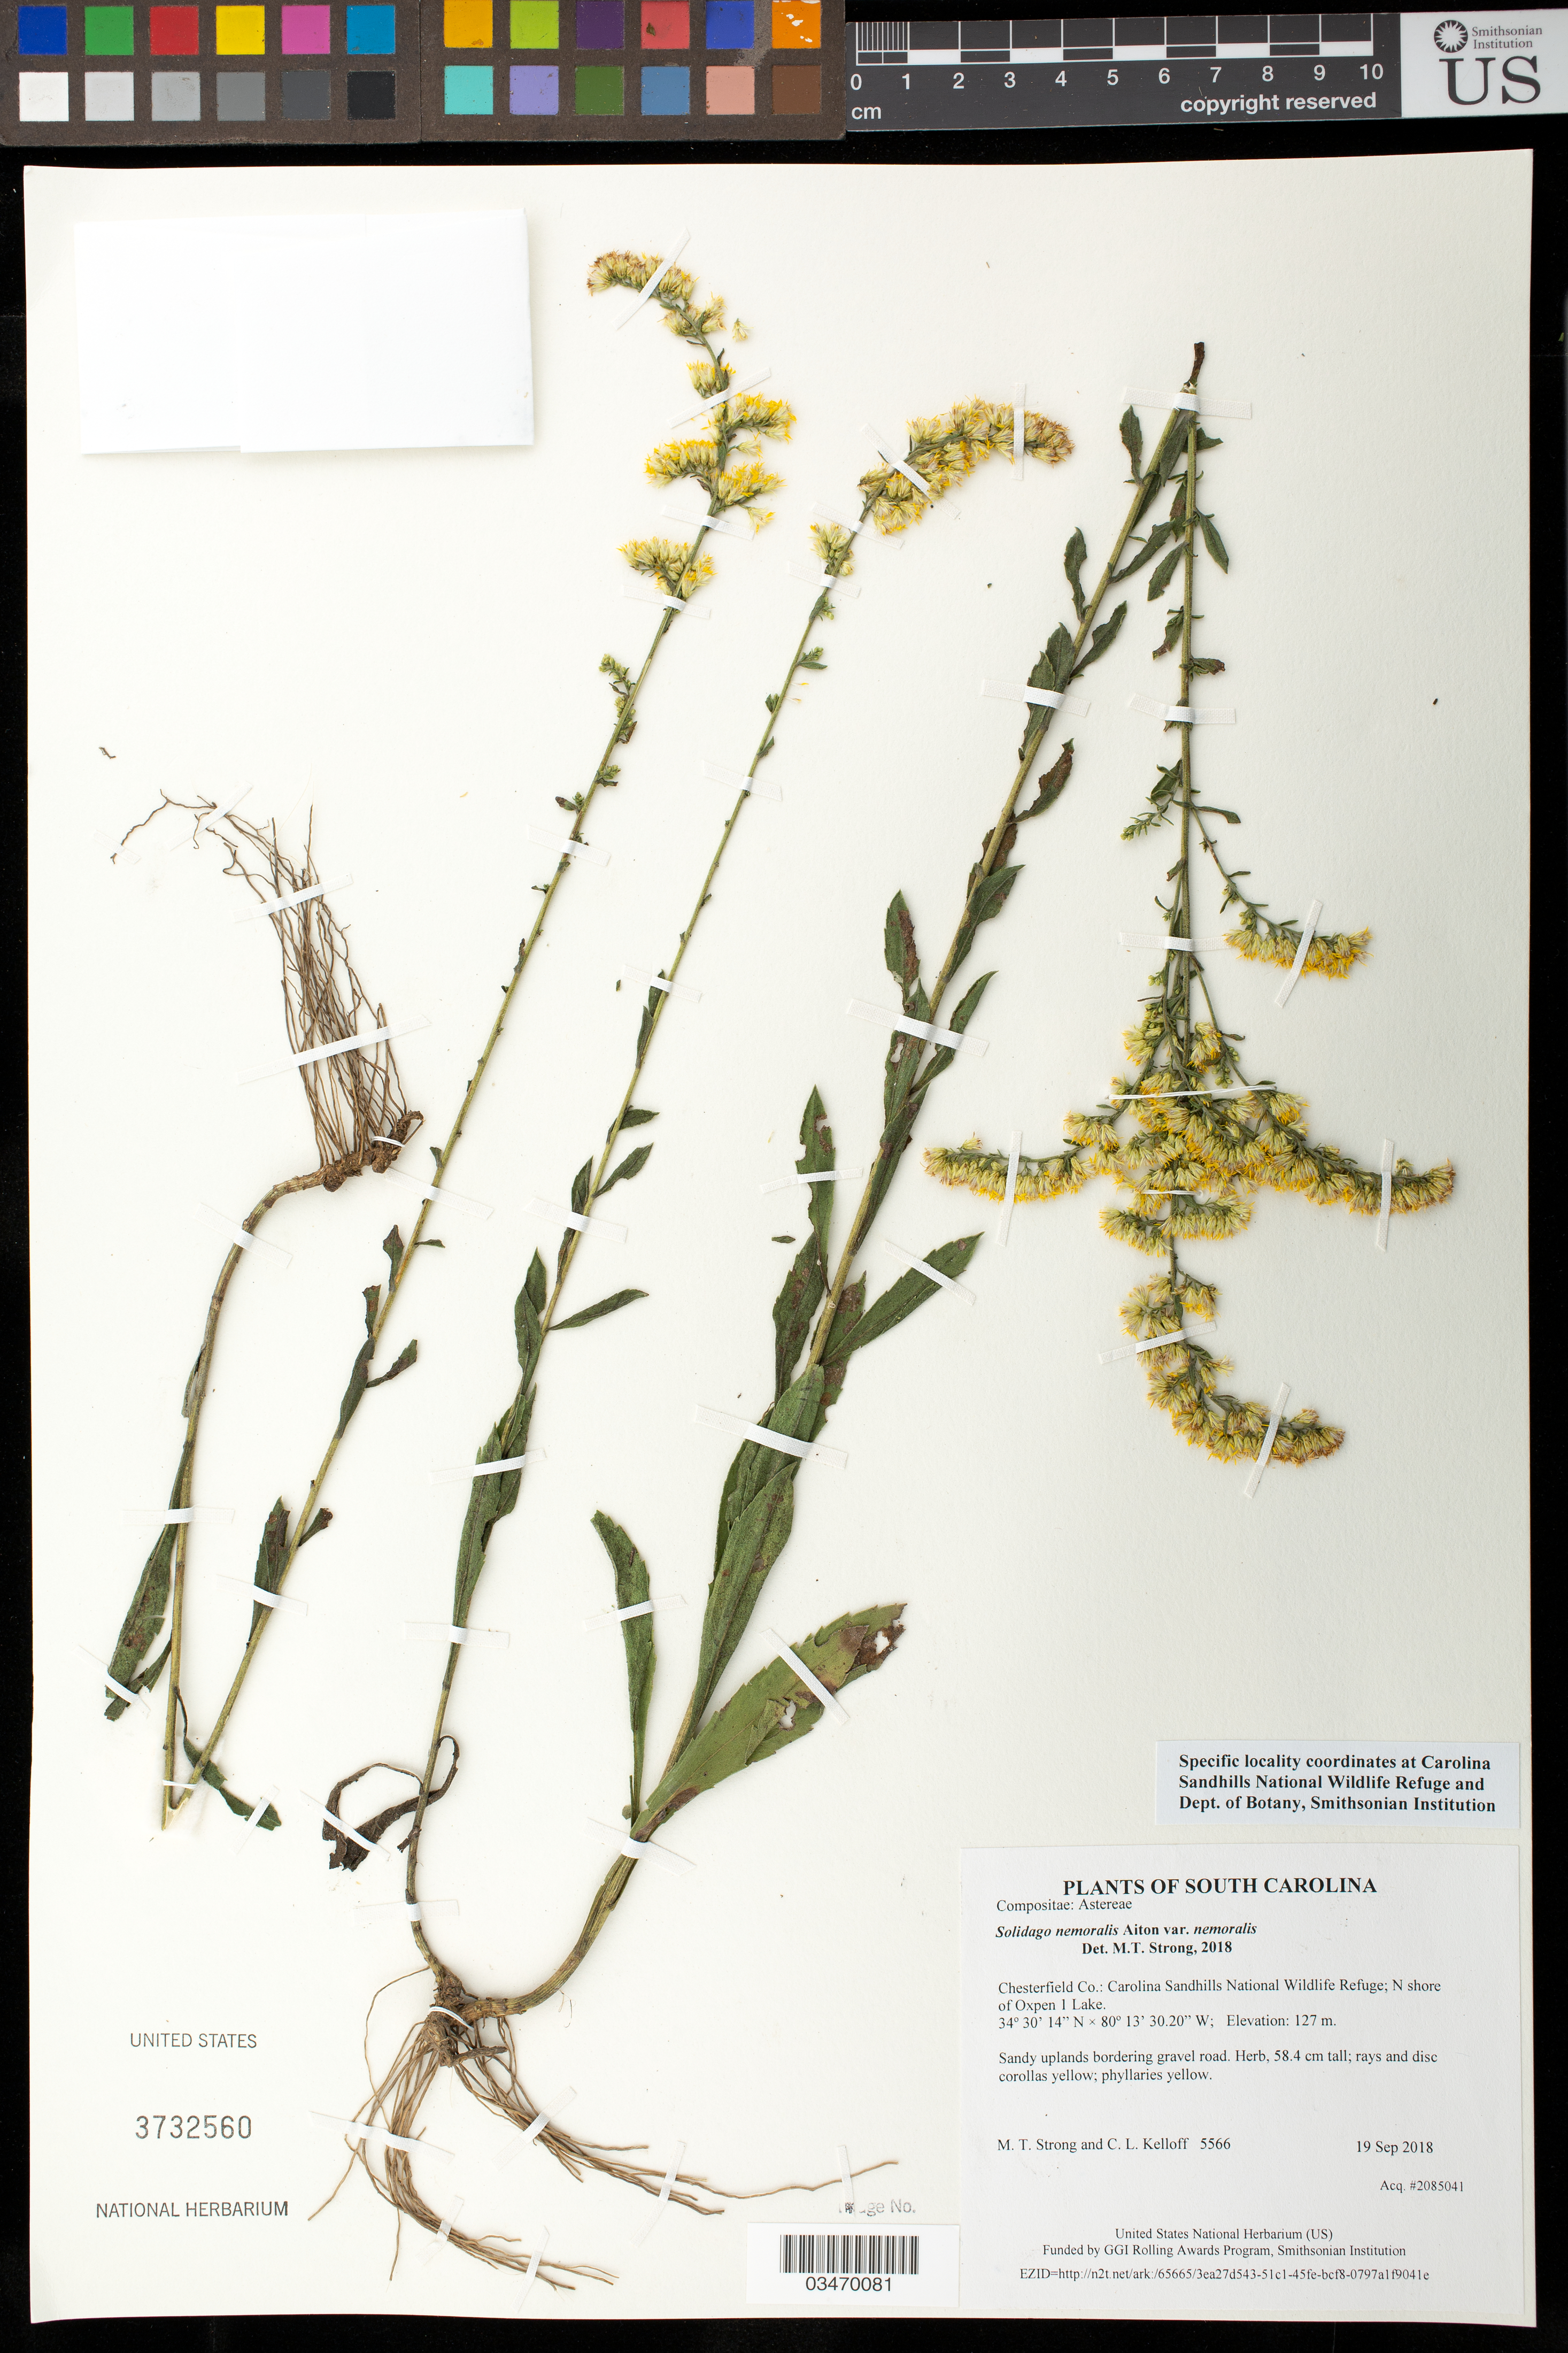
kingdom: Plantae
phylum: Tracheophyta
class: Magnoliopsida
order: Asterales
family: Asteraceae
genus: Solidago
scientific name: Solidago nemoralis var. nemoralis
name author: Aiton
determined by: Strong, M. T., (US), Smithsonian Institution - National Museum of Natural History (UNITED STATES)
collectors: M. T. Strong & C. L. Kelloff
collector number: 5566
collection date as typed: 19 Sep 2018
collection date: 2018-09-19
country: United States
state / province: South Carolina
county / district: Chesterfield Co.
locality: Carolina Sandhills National Wildlife Refuge; N shore of Oxpen 1 Lake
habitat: Sandy uplands bordering gravel road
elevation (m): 127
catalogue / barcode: US 3732560